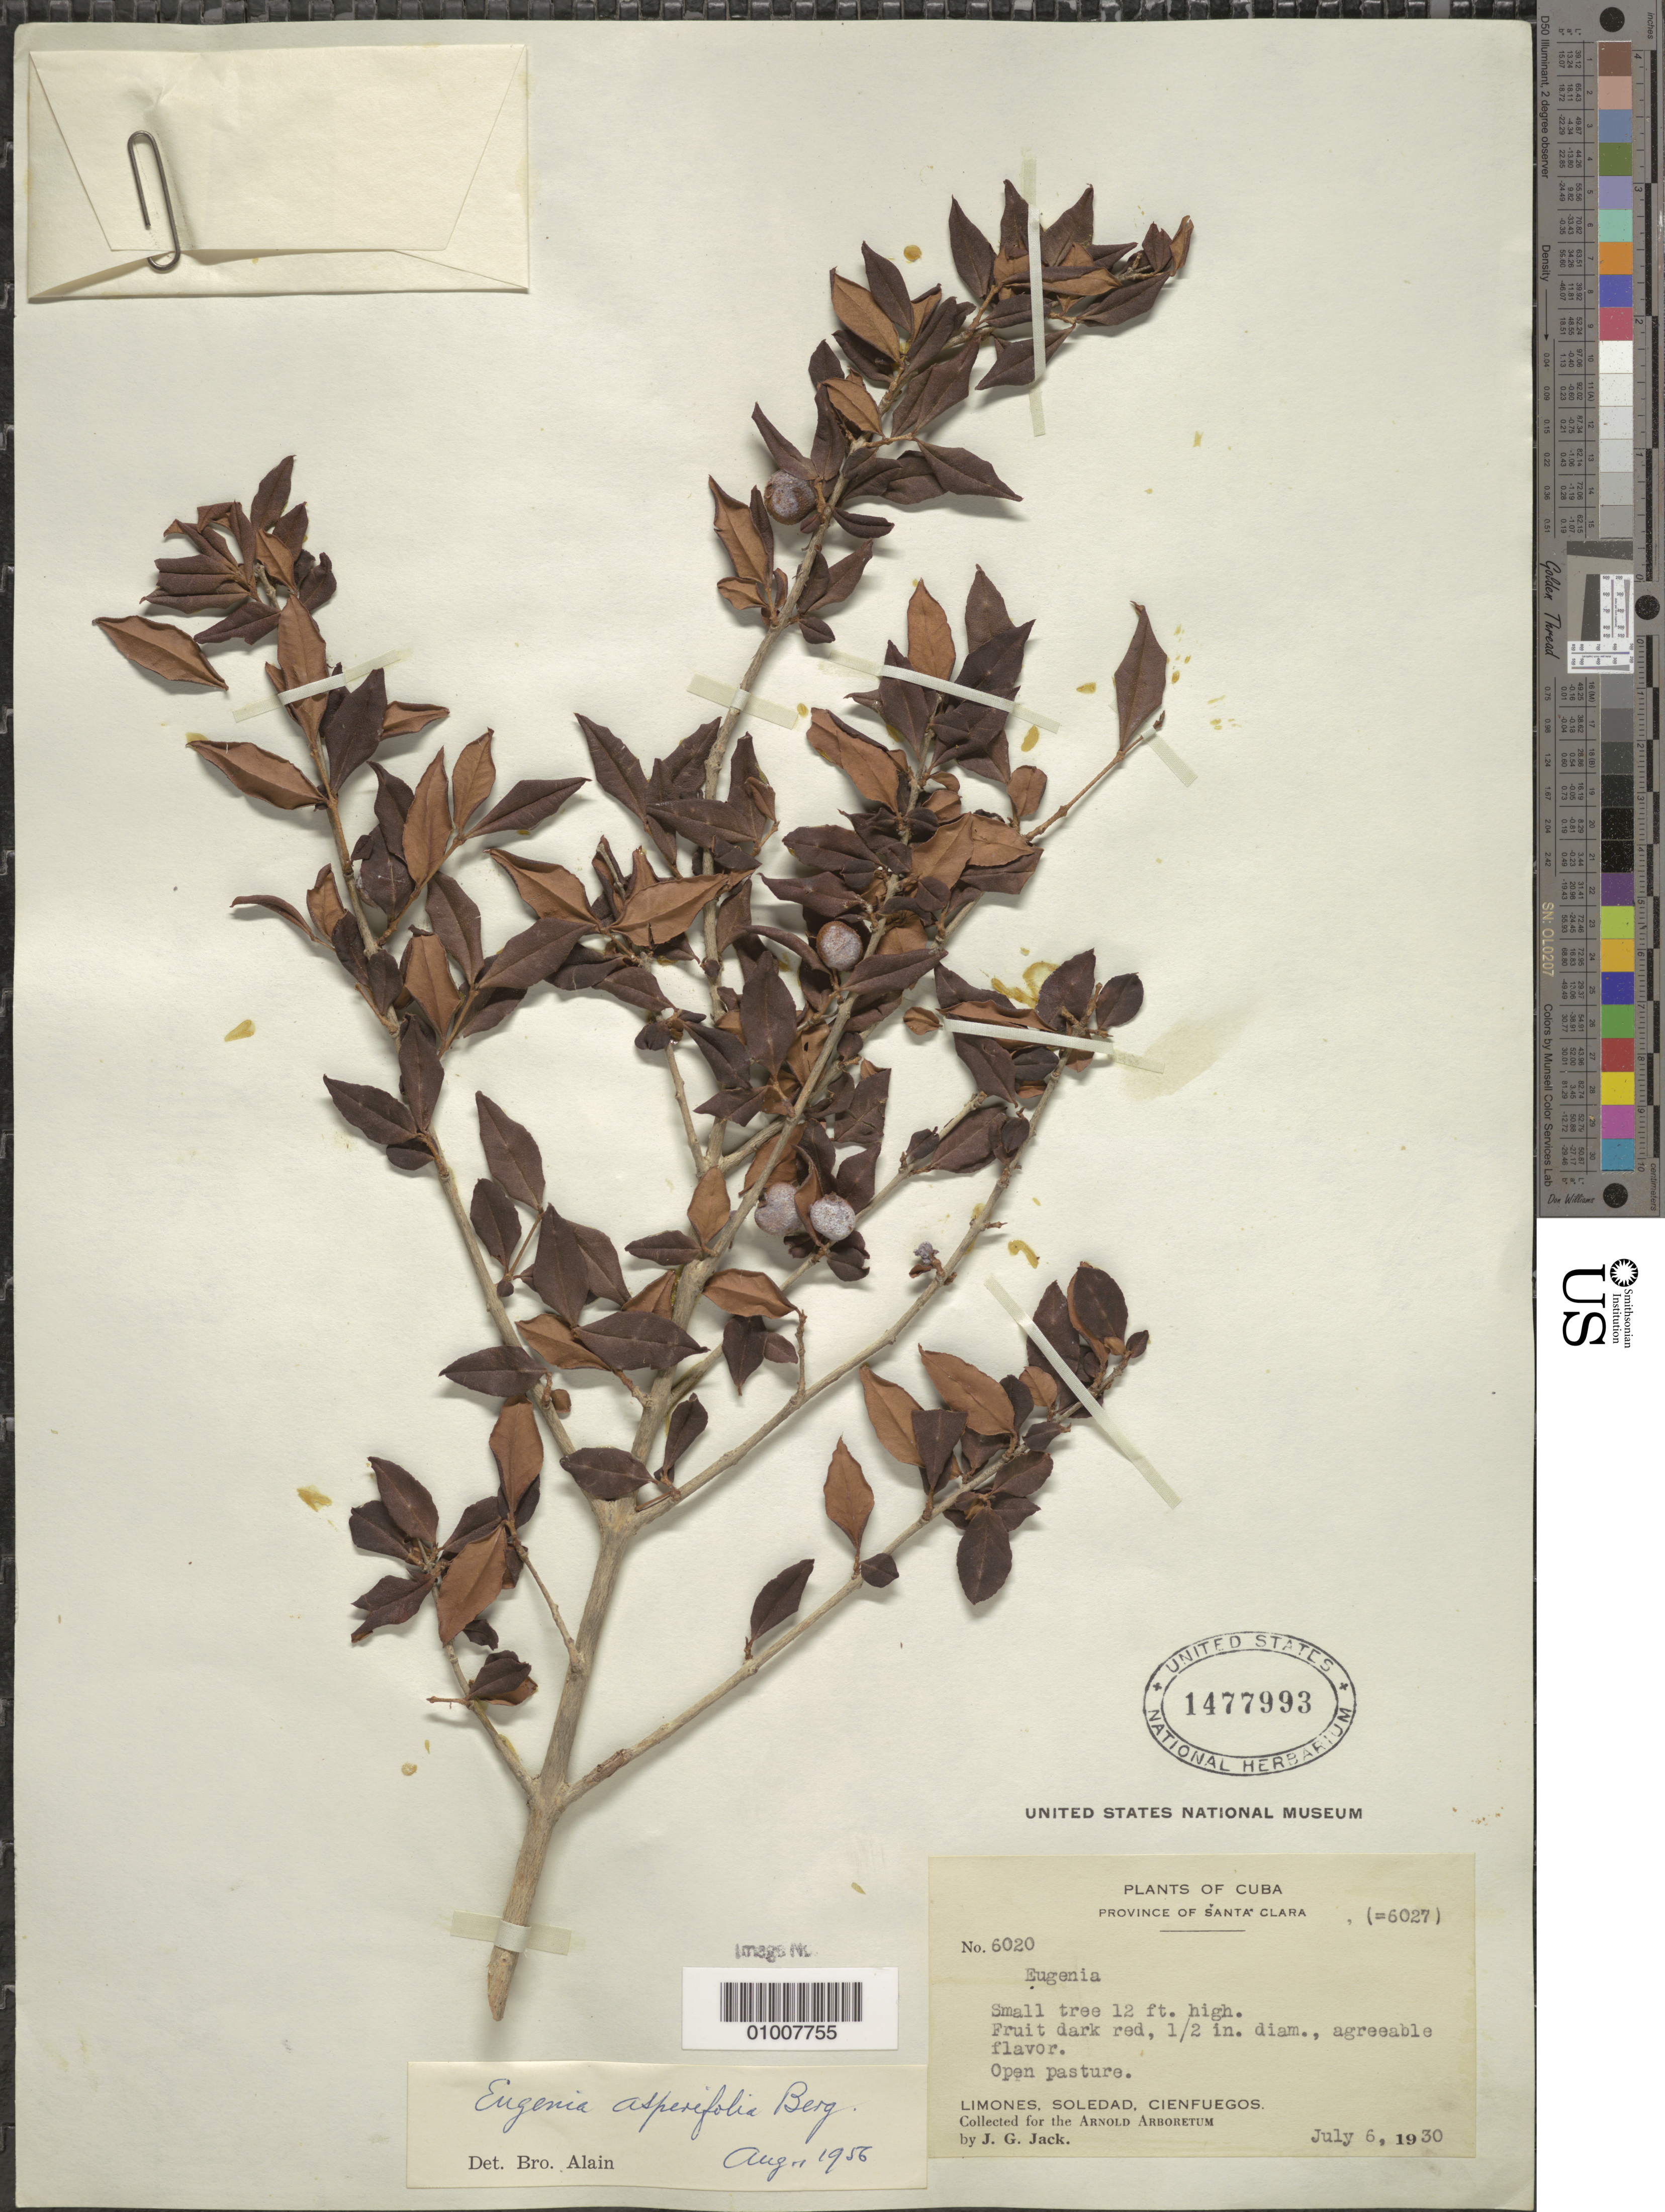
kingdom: Plantae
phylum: Tracheophyta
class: Magnoliopsida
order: Myrtales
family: Myrtaceae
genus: Eugenia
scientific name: Eugenia asperifolia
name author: O. Berg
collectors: J. G. Jack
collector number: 6020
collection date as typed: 06 Jul 1930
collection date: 1930-07-06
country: Cuba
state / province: Cienfuegos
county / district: Santa Clara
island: Cuba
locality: Limones, Soledad, Cienfuegos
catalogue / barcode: US 1477993